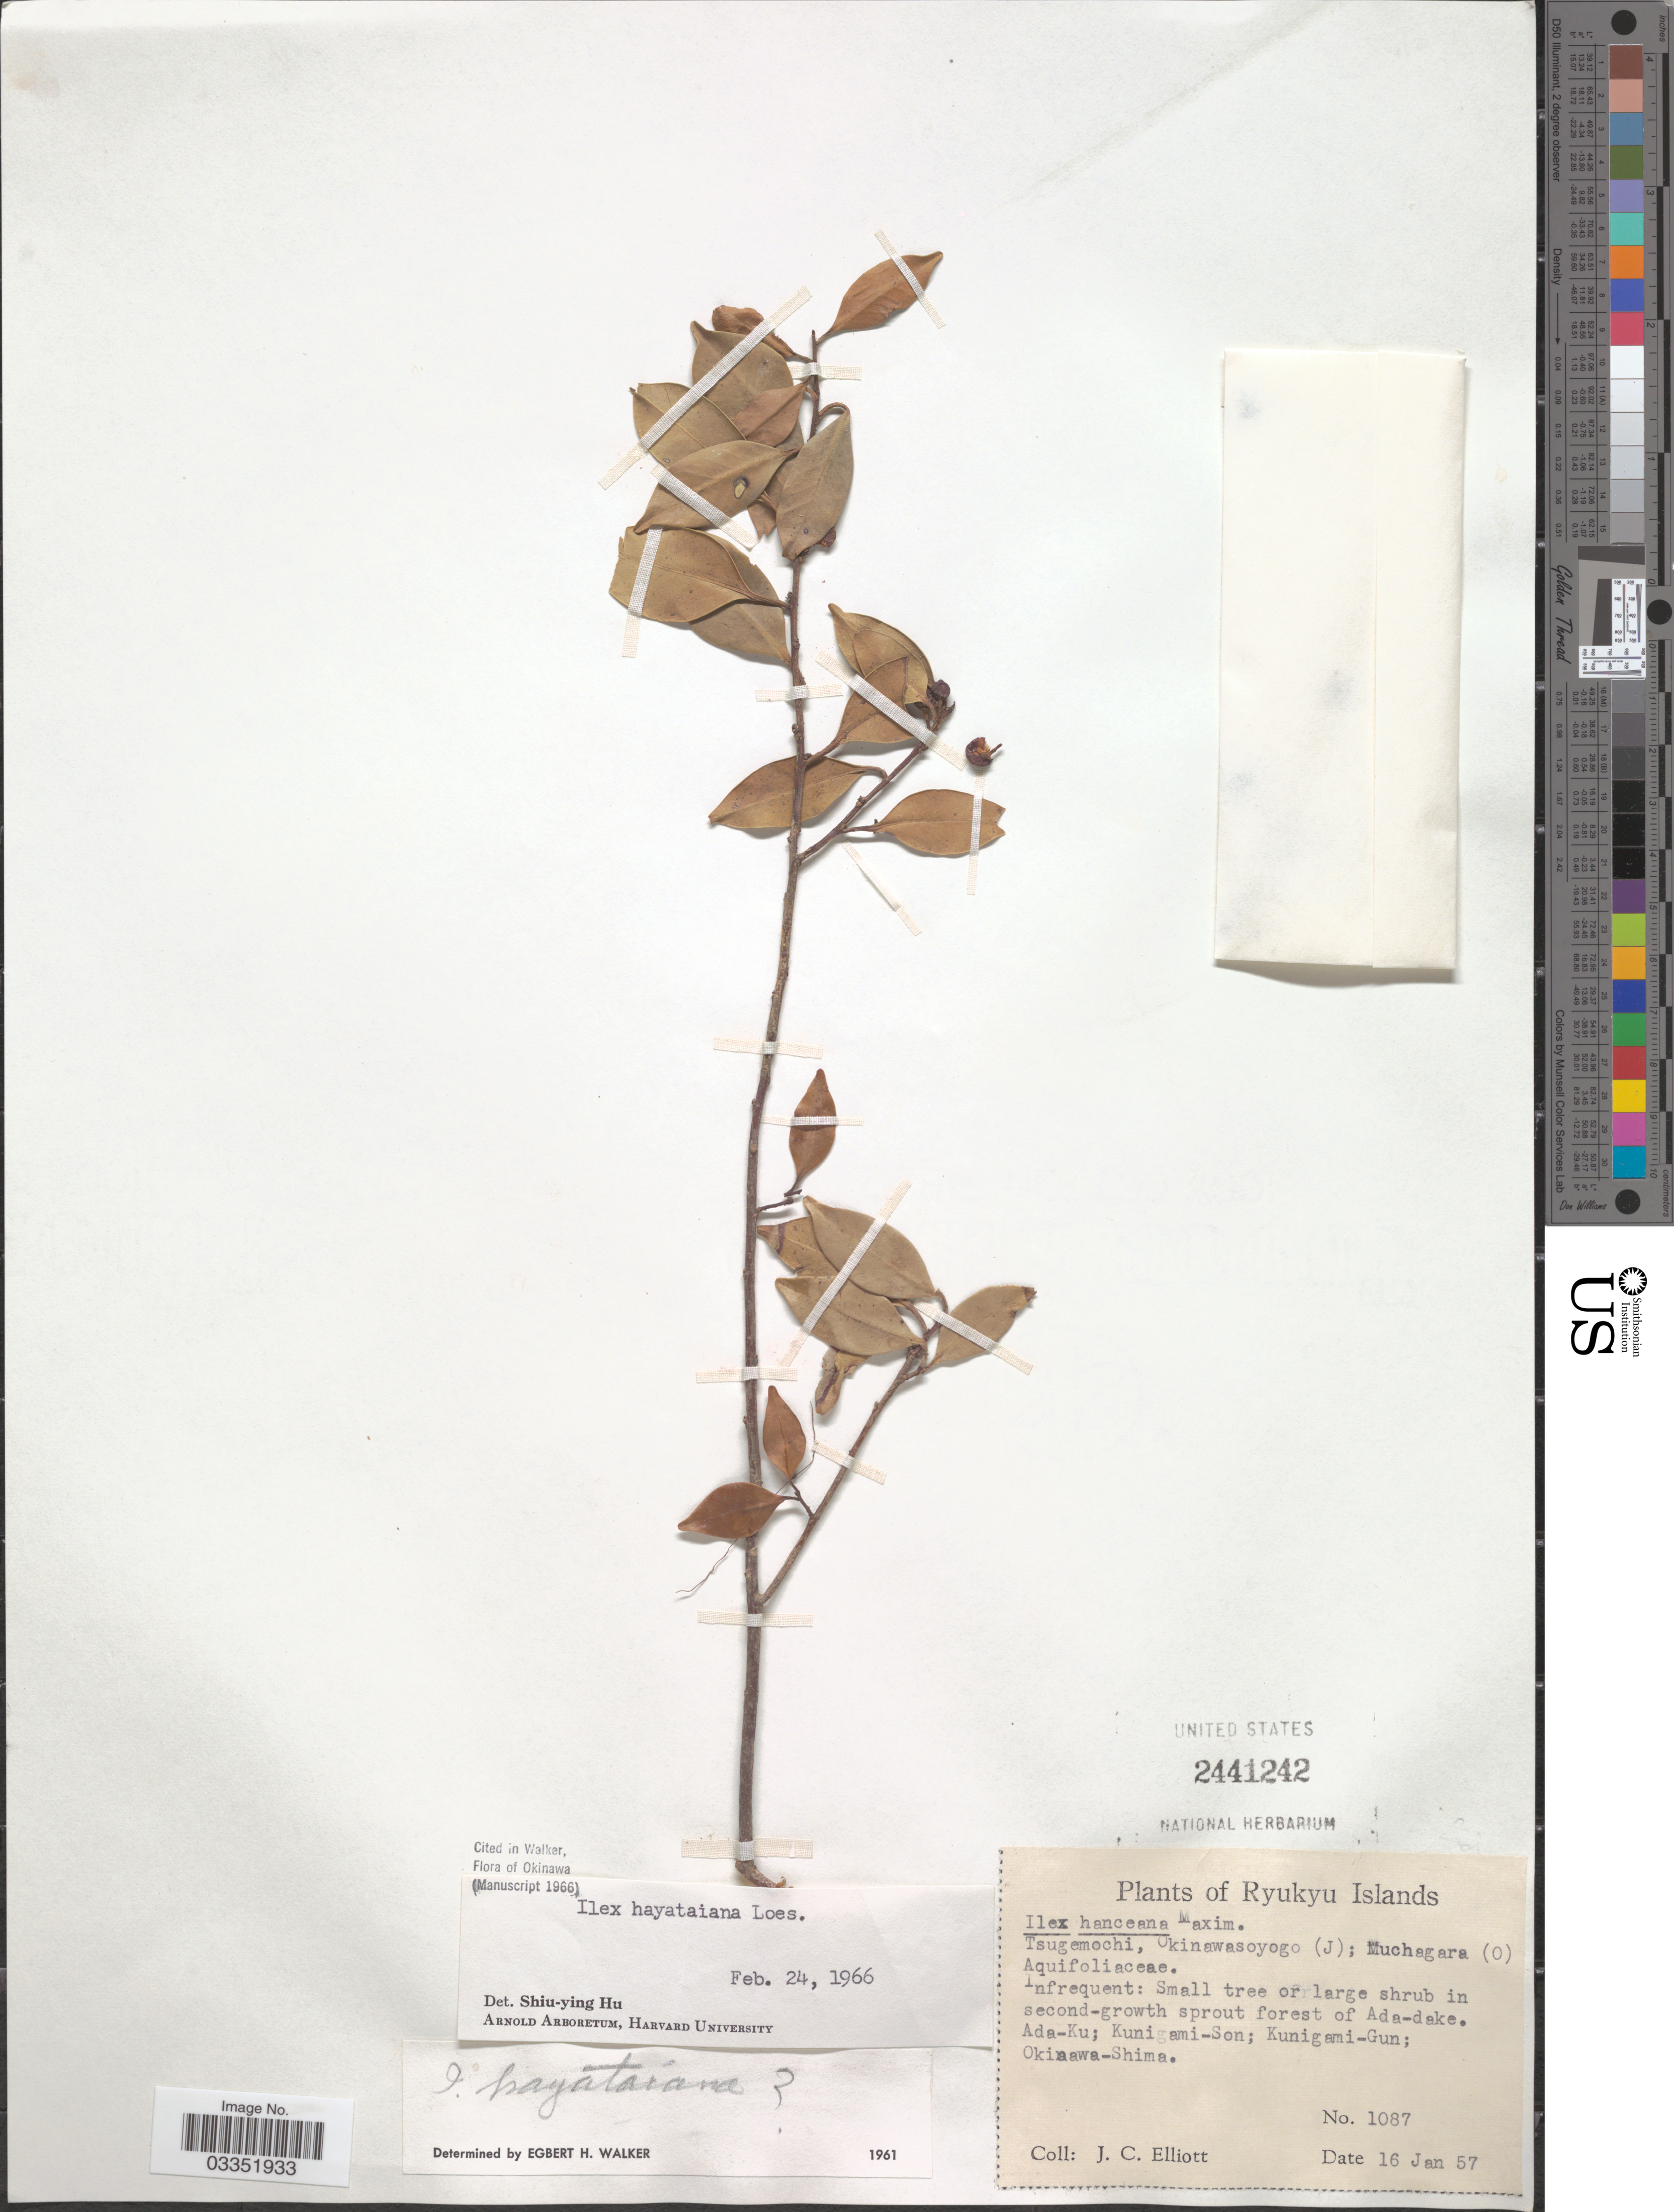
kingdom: Plantae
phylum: Tracheophyta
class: Magnoliopsida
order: Aquifoliales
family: Aquifoliaceae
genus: Ilex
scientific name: Ilex hayatana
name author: Loes.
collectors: J. C. Elliott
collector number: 1087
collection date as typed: Transcribed d/m/y: 16/1/57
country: Japan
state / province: Okinawa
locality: Ryukyu Islands. Ada-Ku; Kunigami-Son; Kunigami-Gun; Okinawa-Shima.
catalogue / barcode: US 2441242